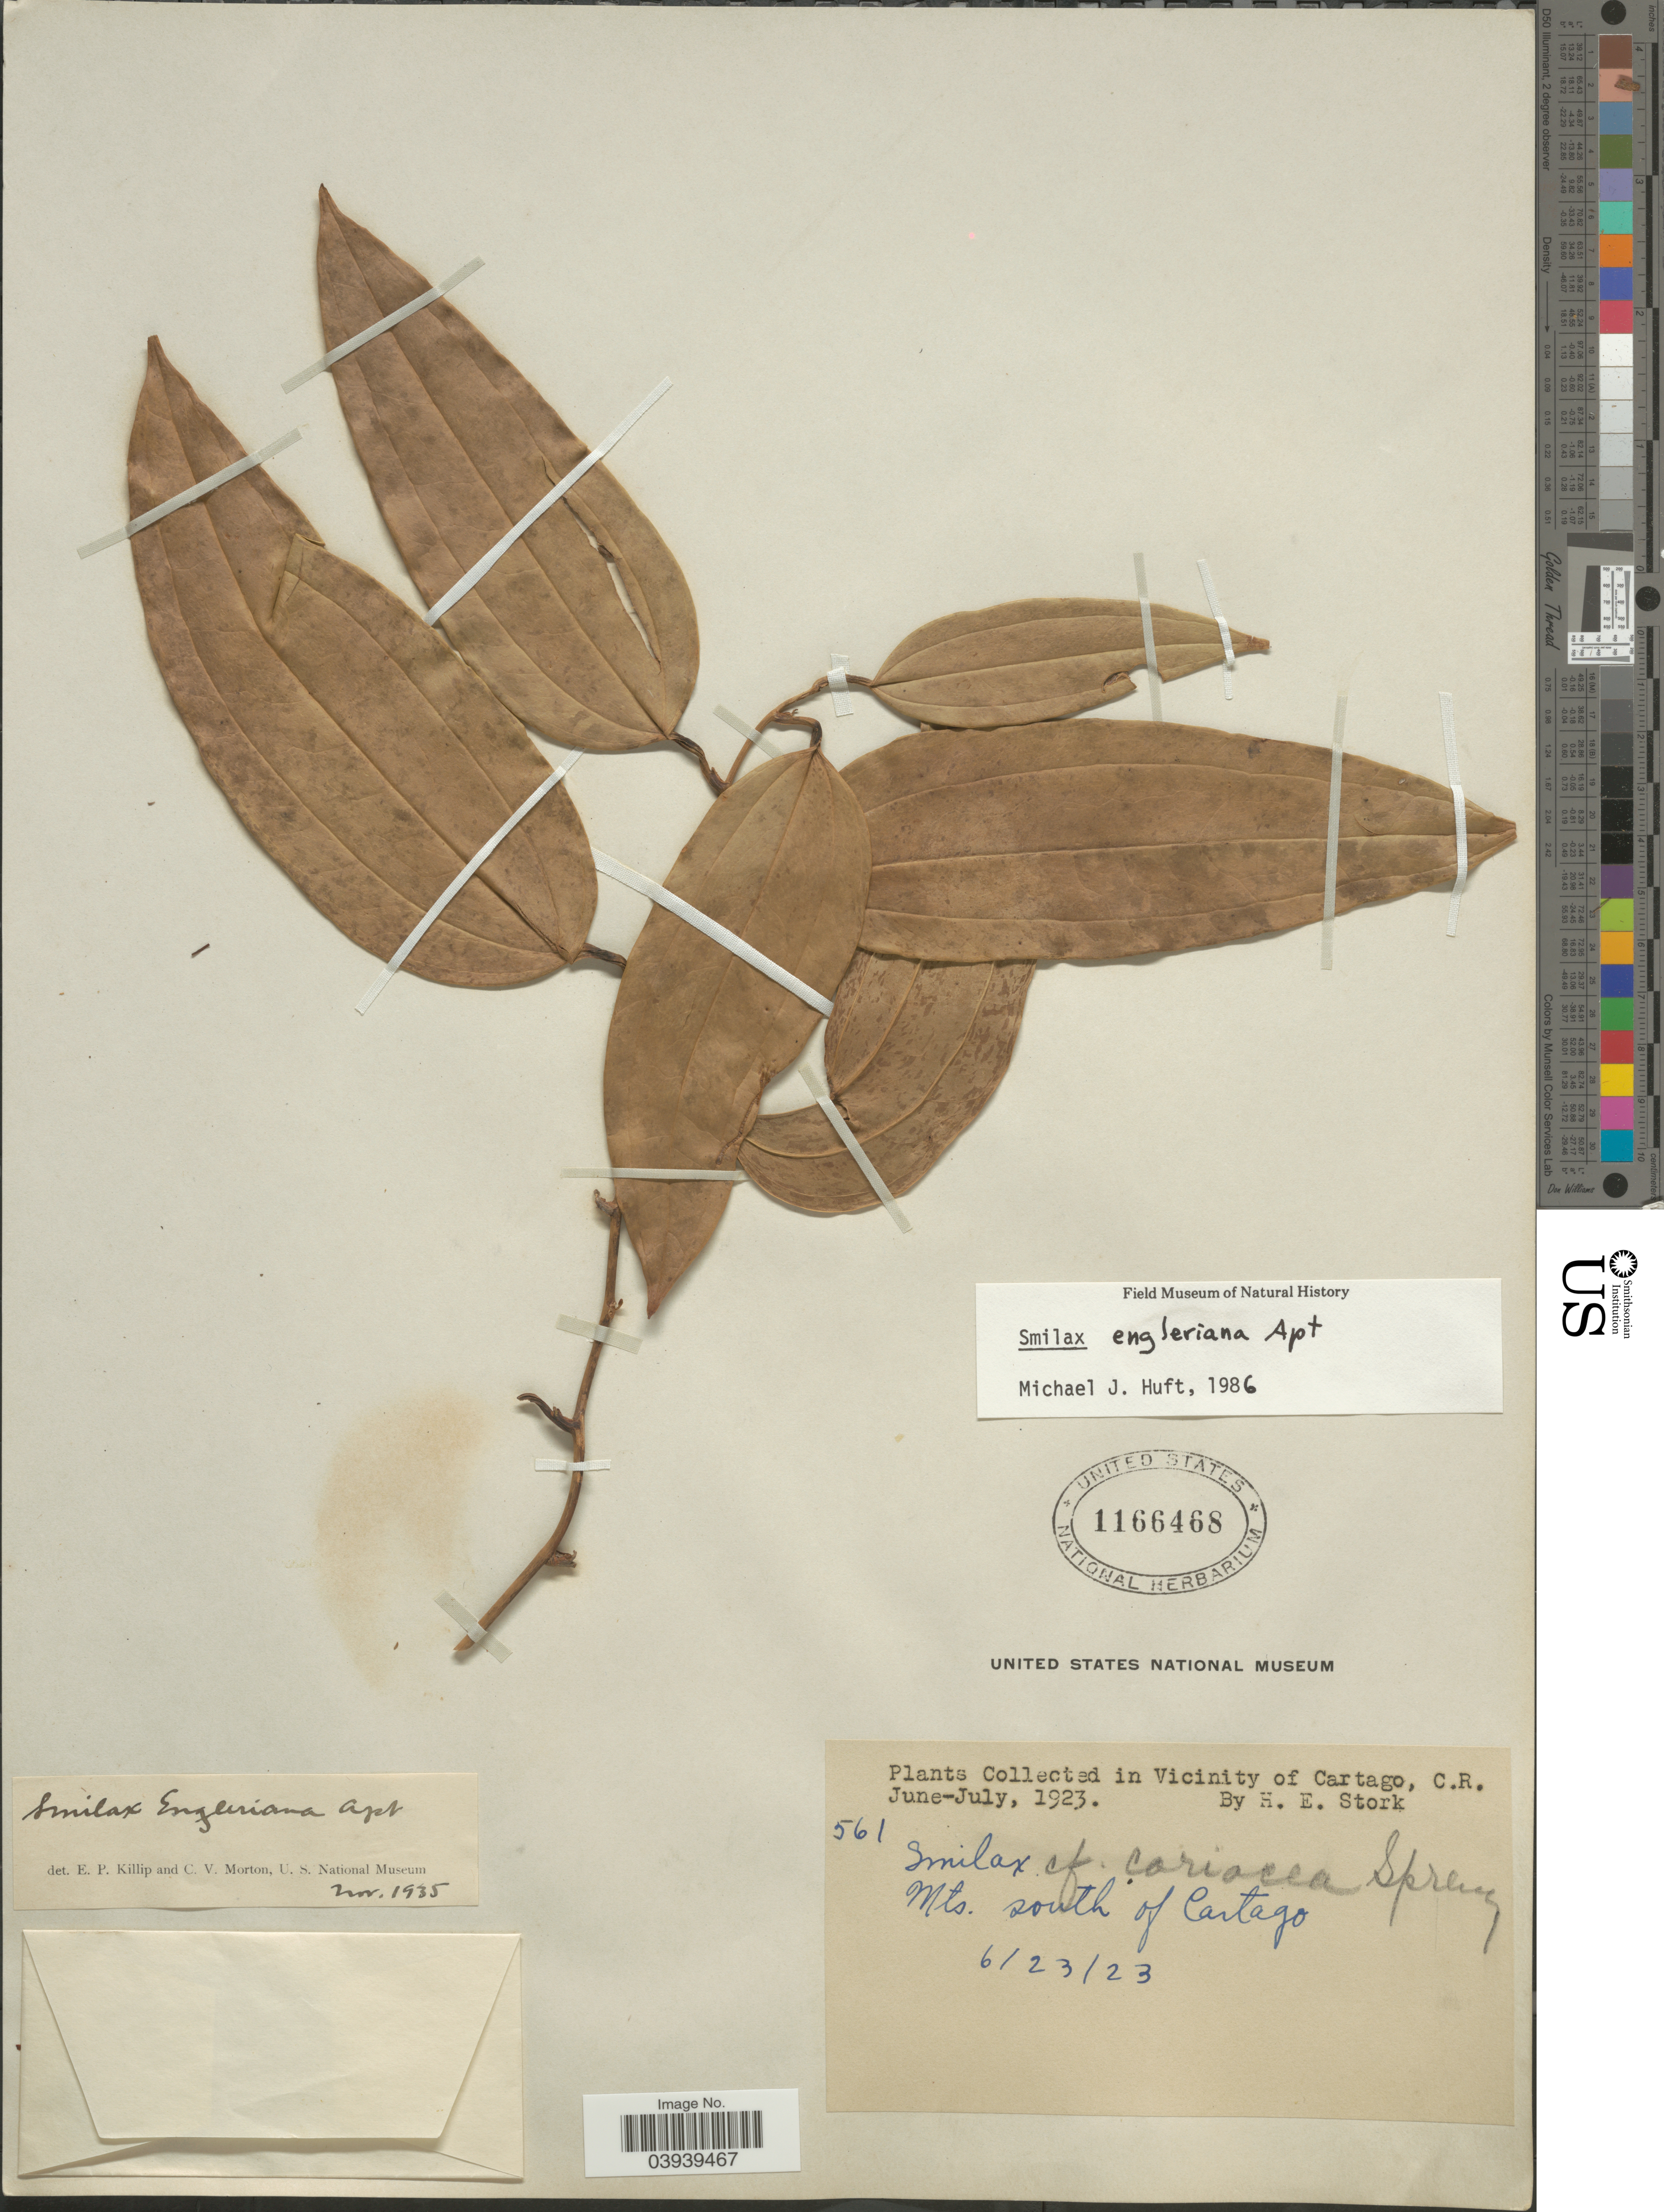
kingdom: Plantae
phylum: Tracheophyta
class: Liliopsida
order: Liliales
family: Smilacaceae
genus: Smilax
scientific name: Smilax engleriana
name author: F.W. Apt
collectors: H. E. Stork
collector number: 561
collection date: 1923-06-23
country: Costa Rica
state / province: Cartago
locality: Vicinity of Cartago. Mts. south of Cartago.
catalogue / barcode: US 1166468